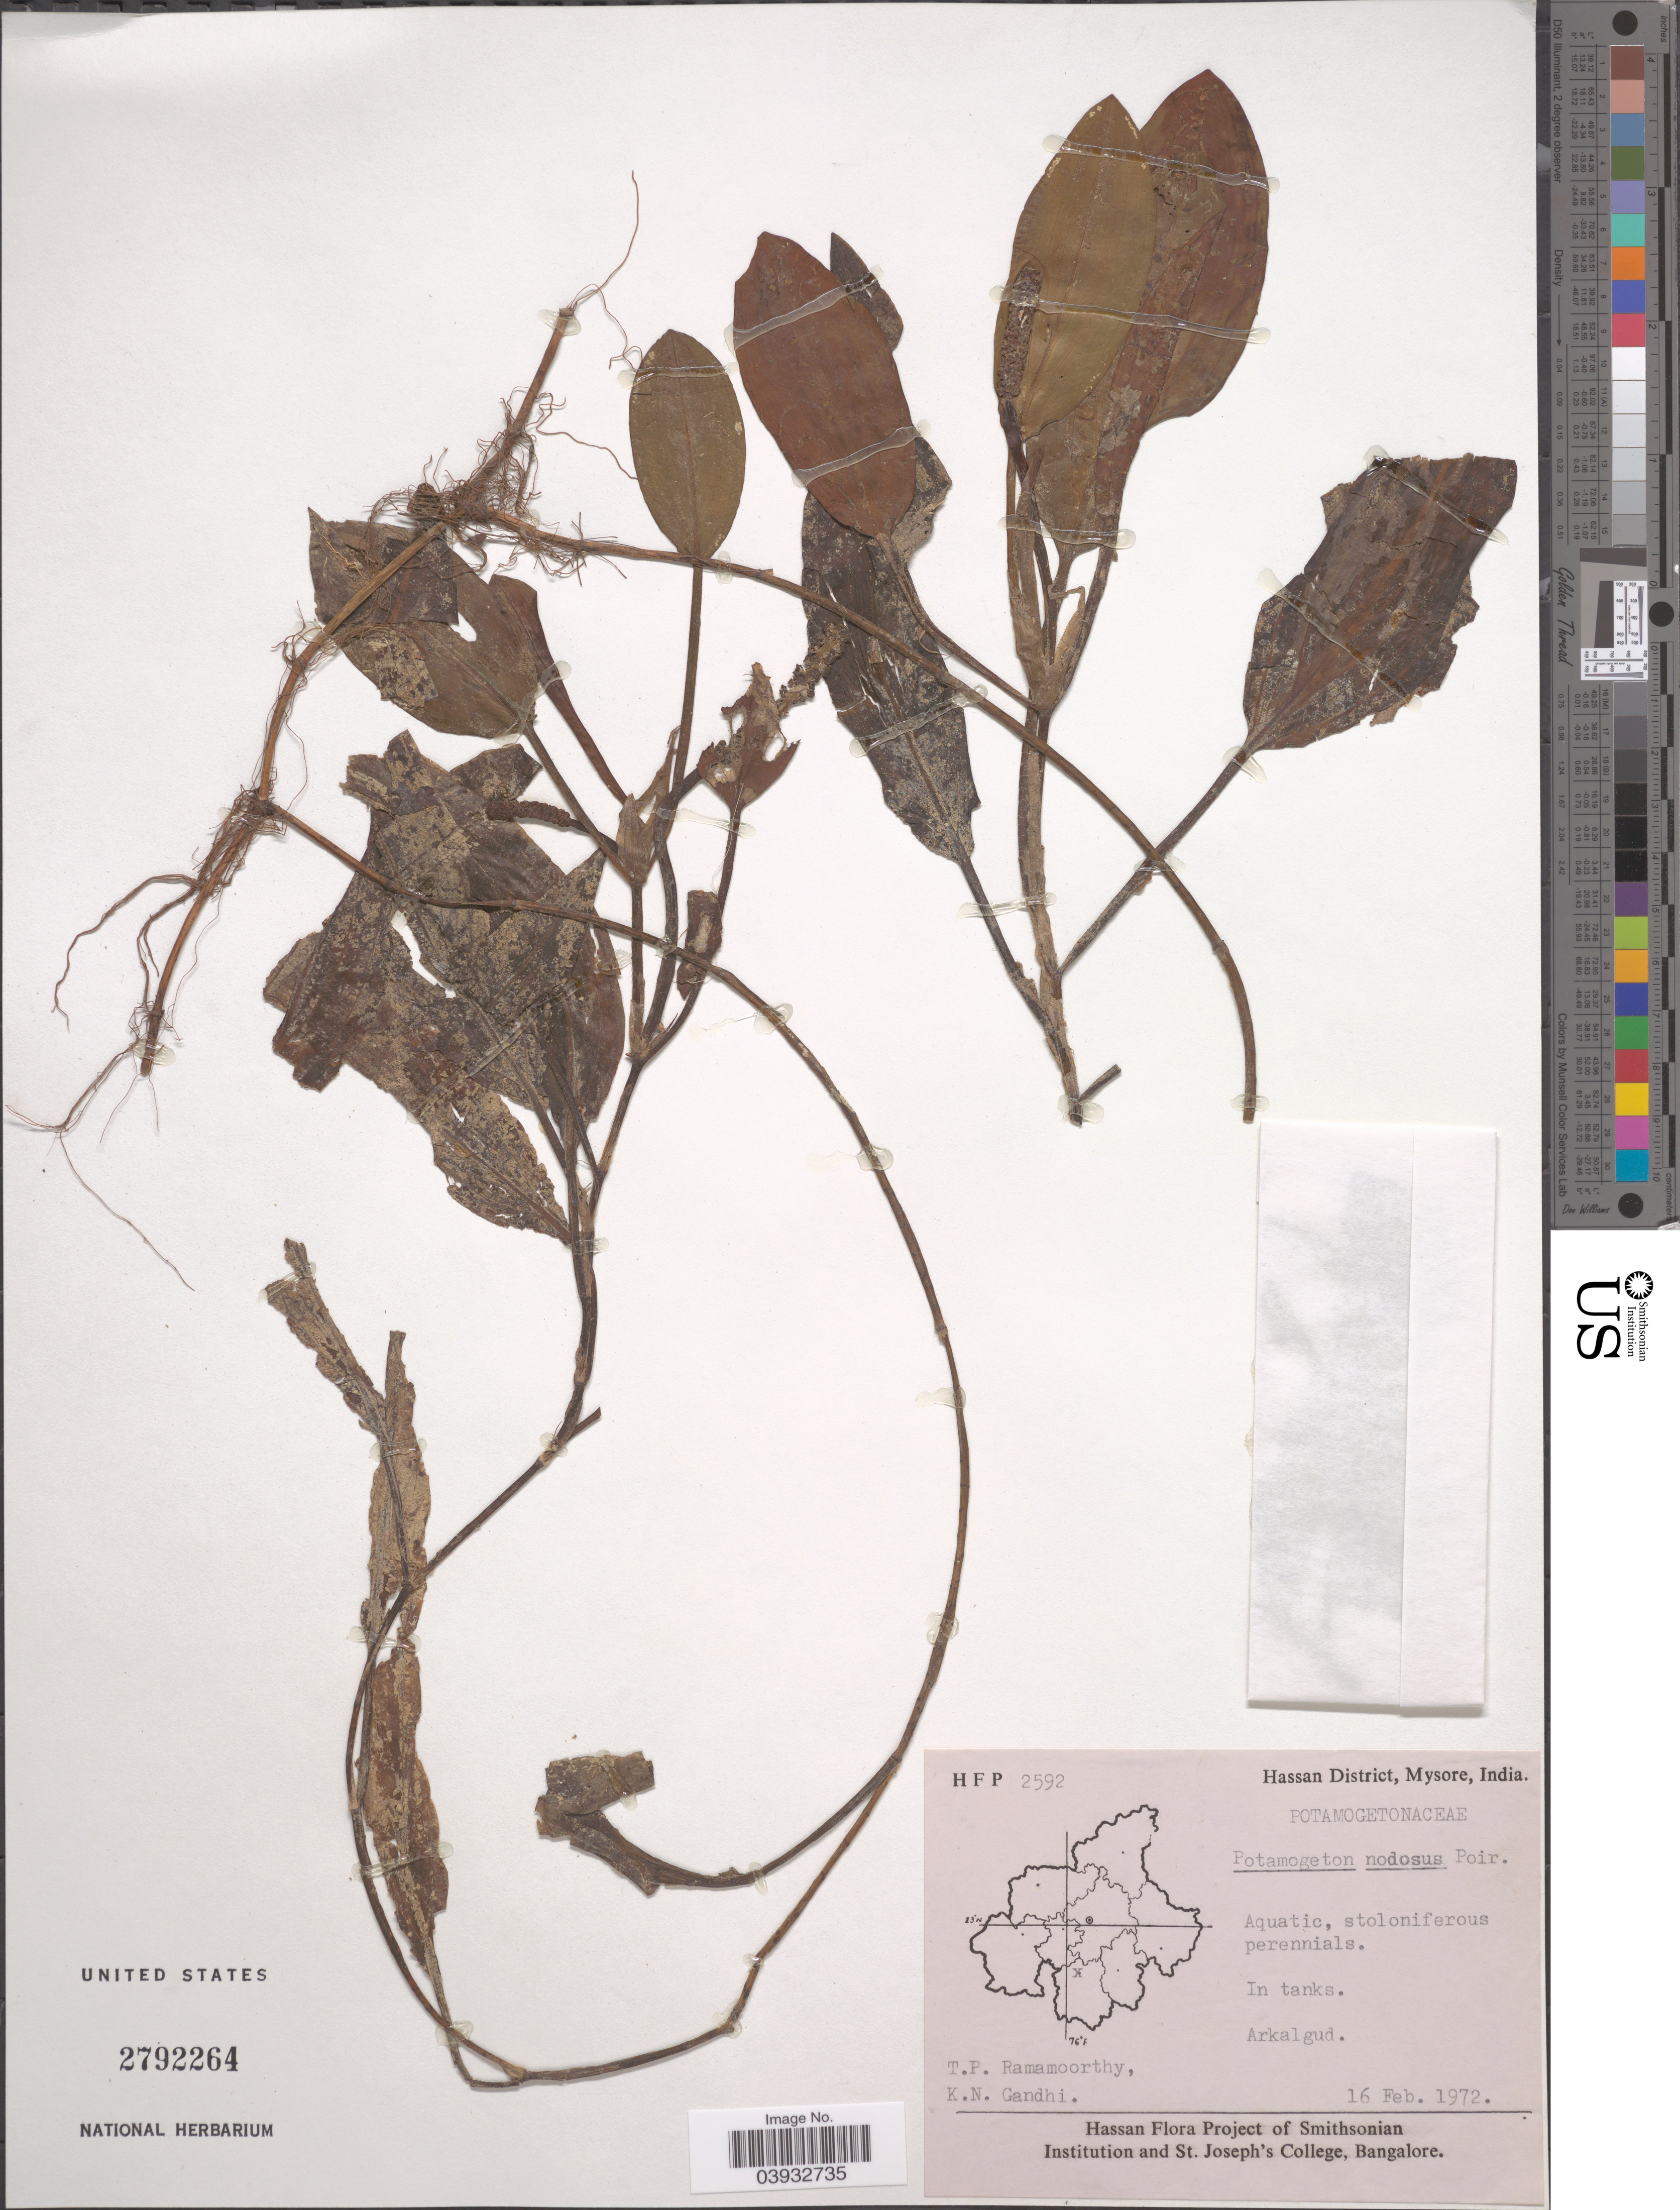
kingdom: Plantae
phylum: Tracheophyta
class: Liliopsida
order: Alismatales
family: Potamogetonaceae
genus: Potamogeton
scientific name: Potamogeton nodosus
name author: Poir.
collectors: T. P. Ramamoorthy & K. N. Gandhi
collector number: HFP2592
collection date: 1972-02-16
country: India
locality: Hassan District, Mysore. In tanks. Arkalgud.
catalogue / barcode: US 2792264